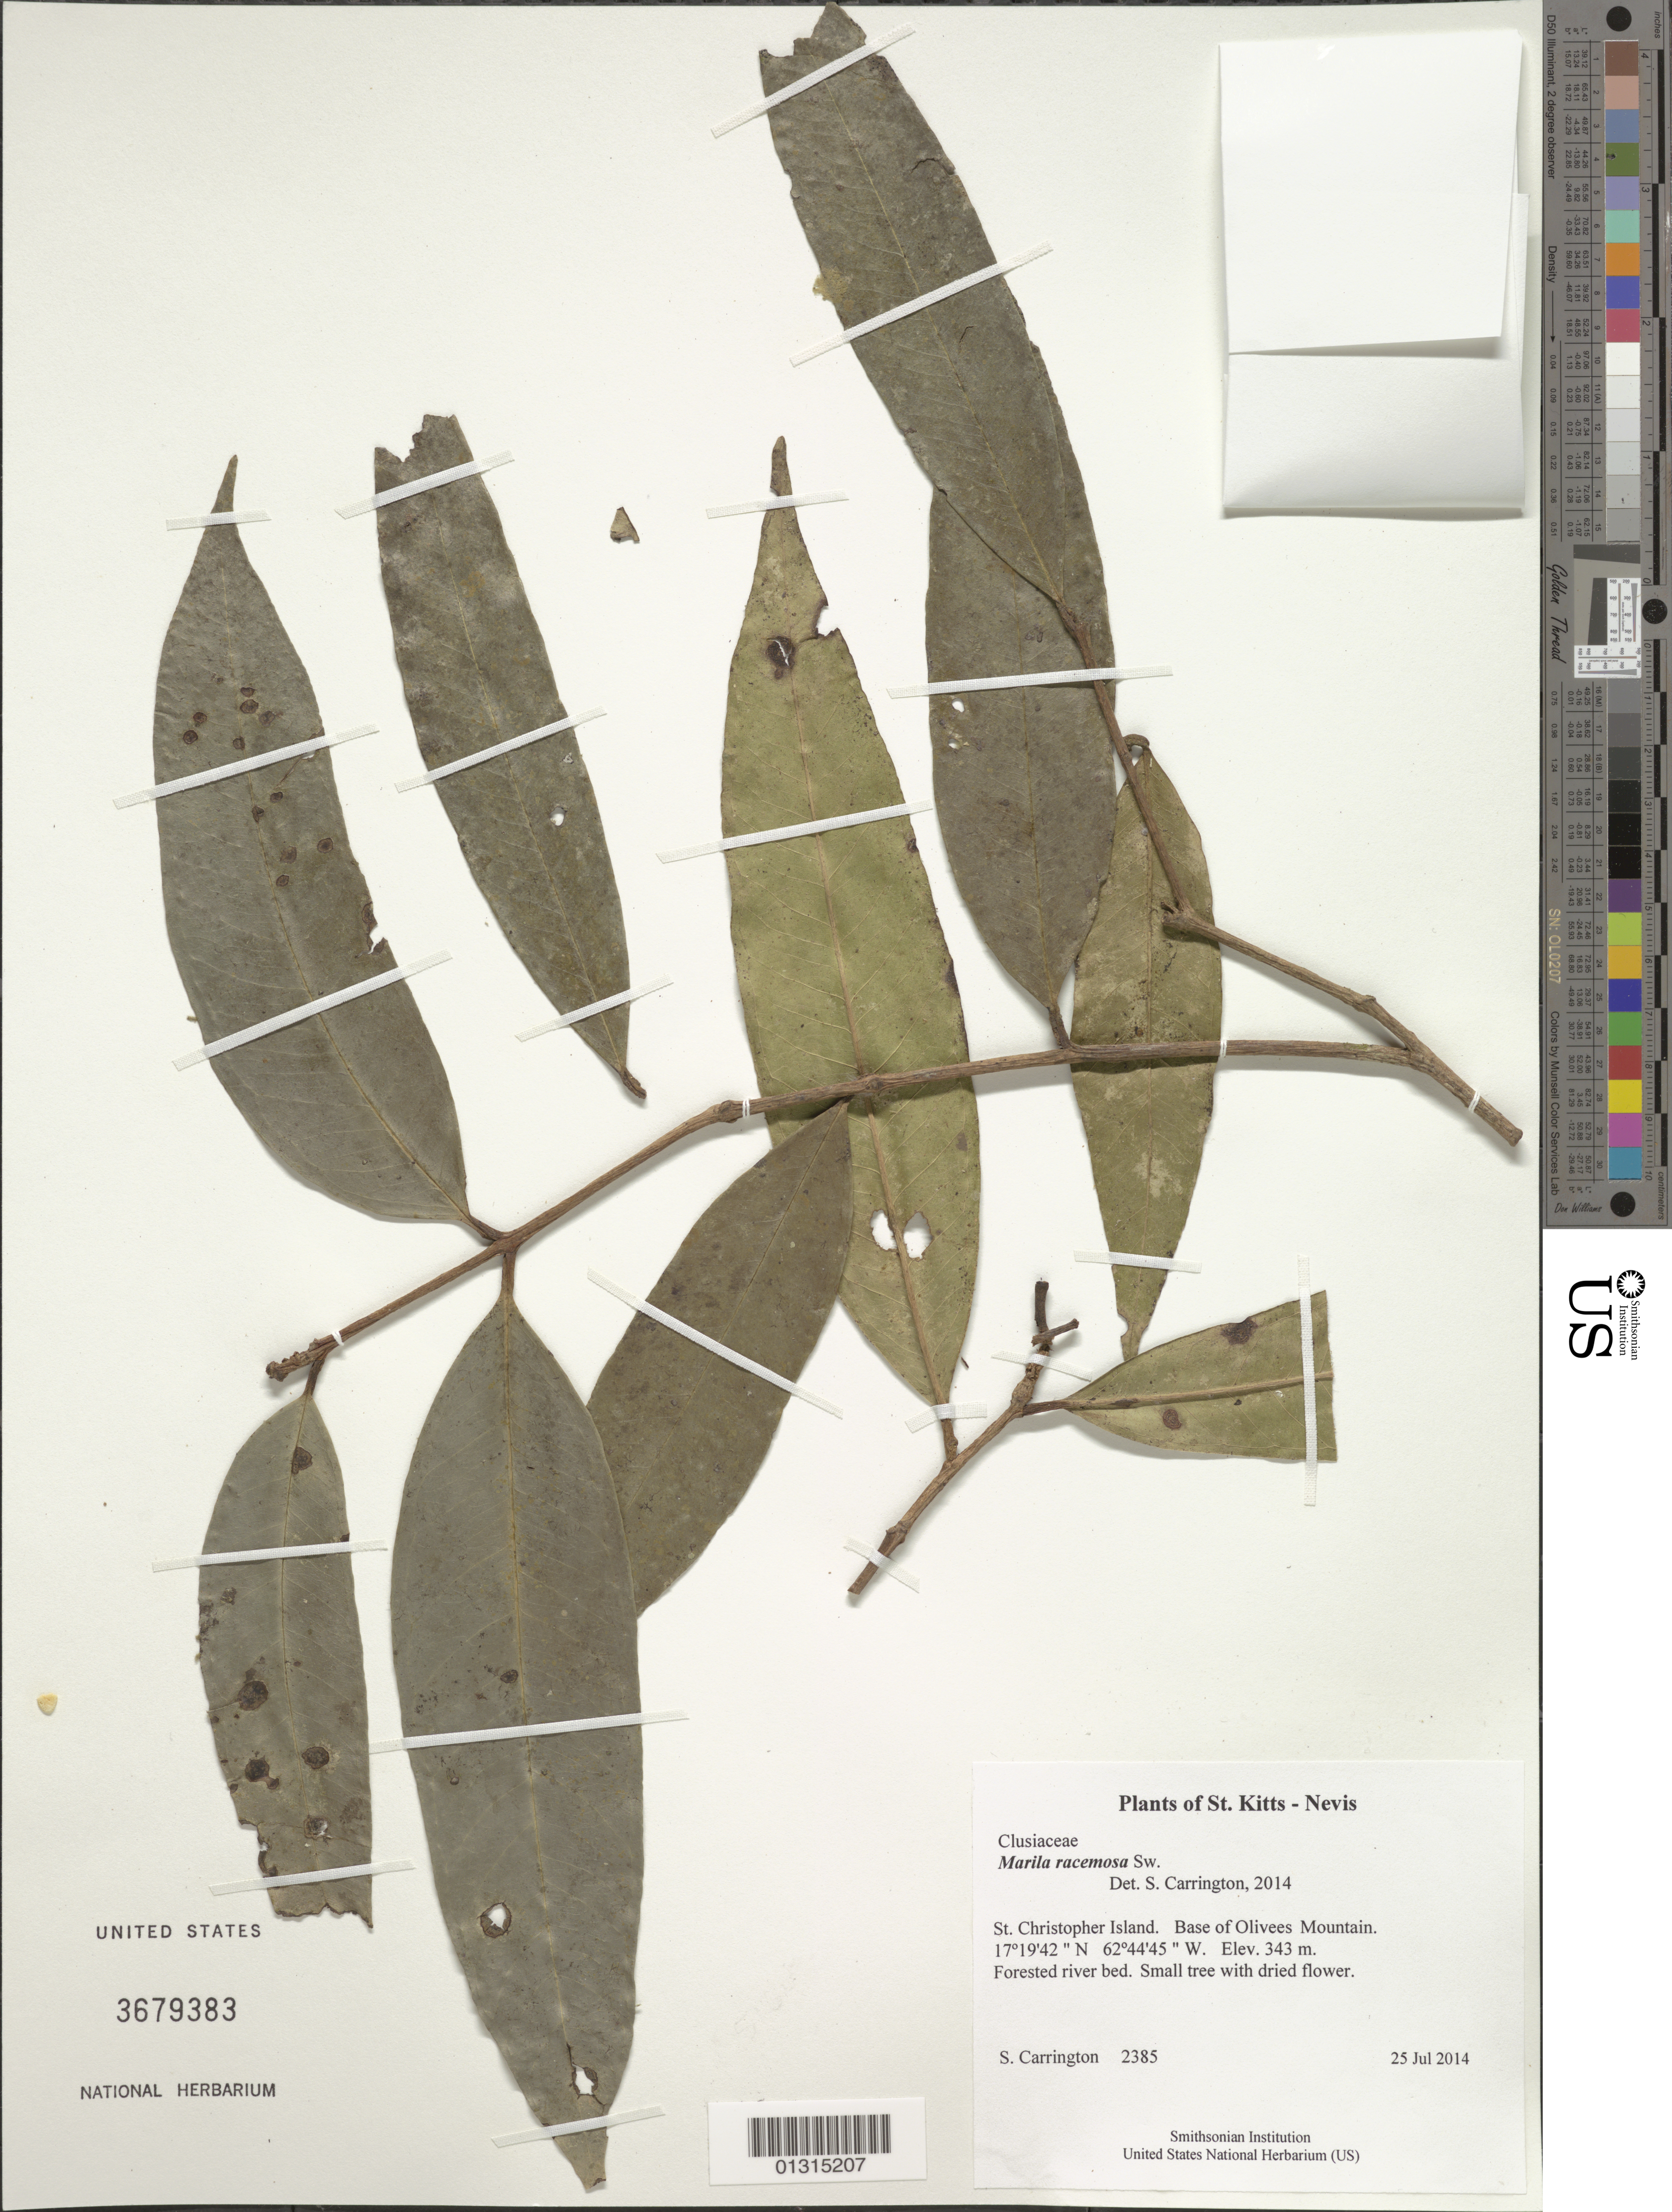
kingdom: Plantae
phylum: Tracheophyta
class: Magnoliopsida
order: Malpighiales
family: Calophyllaceae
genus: Marila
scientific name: Marila racemosa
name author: Sw.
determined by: Carrington, C. M. S.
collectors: C. M. S. Carrington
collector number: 2385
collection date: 2014-07-25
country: St. Christopher-Nevis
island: St. Christopher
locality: Base of Olivees Mountain.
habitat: Forested river bed.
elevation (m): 343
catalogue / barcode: US 3679383